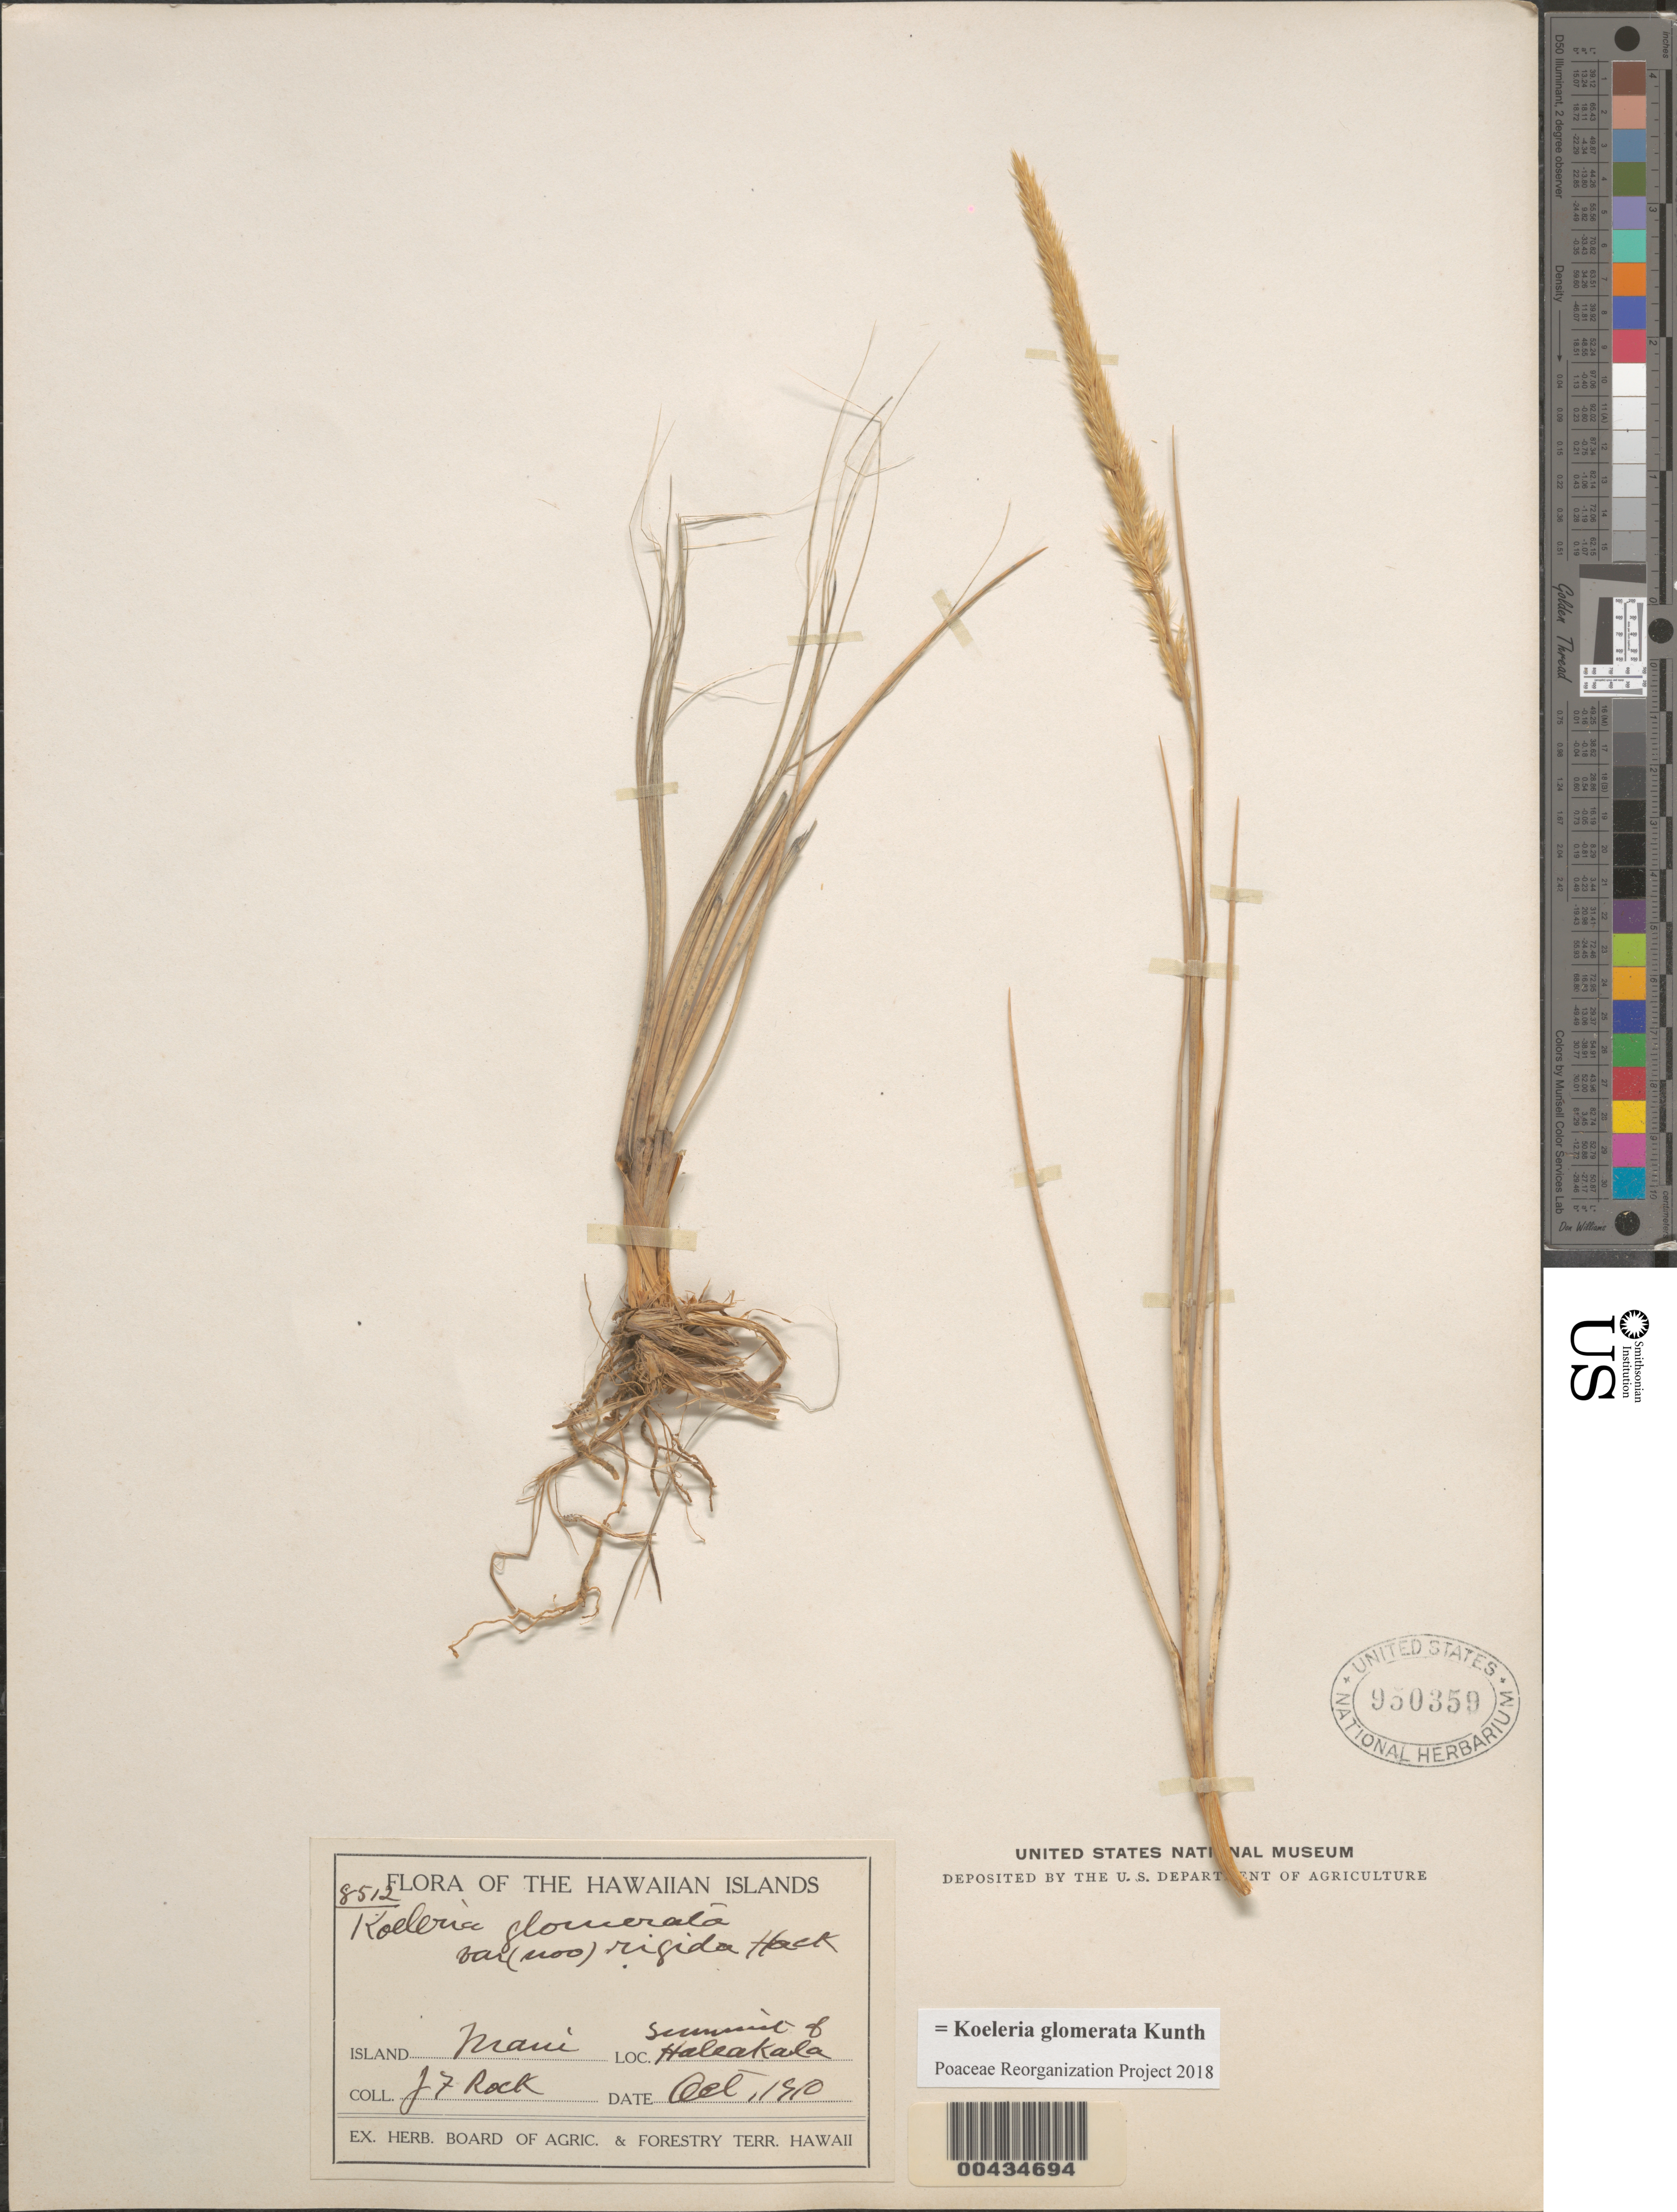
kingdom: Plantae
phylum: Tracheophyta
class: Liliopsida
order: Poales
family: Poaceae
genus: Koeleria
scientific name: Koeleria glomerata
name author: Kunth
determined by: Poaceae Reorganization Project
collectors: J. F. Rock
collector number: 8512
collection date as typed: Oct 1910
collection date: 1910-10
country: United States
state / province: Hawaii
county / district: Maui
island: Maui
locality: Summit of Haleakala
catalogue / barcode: US 950359